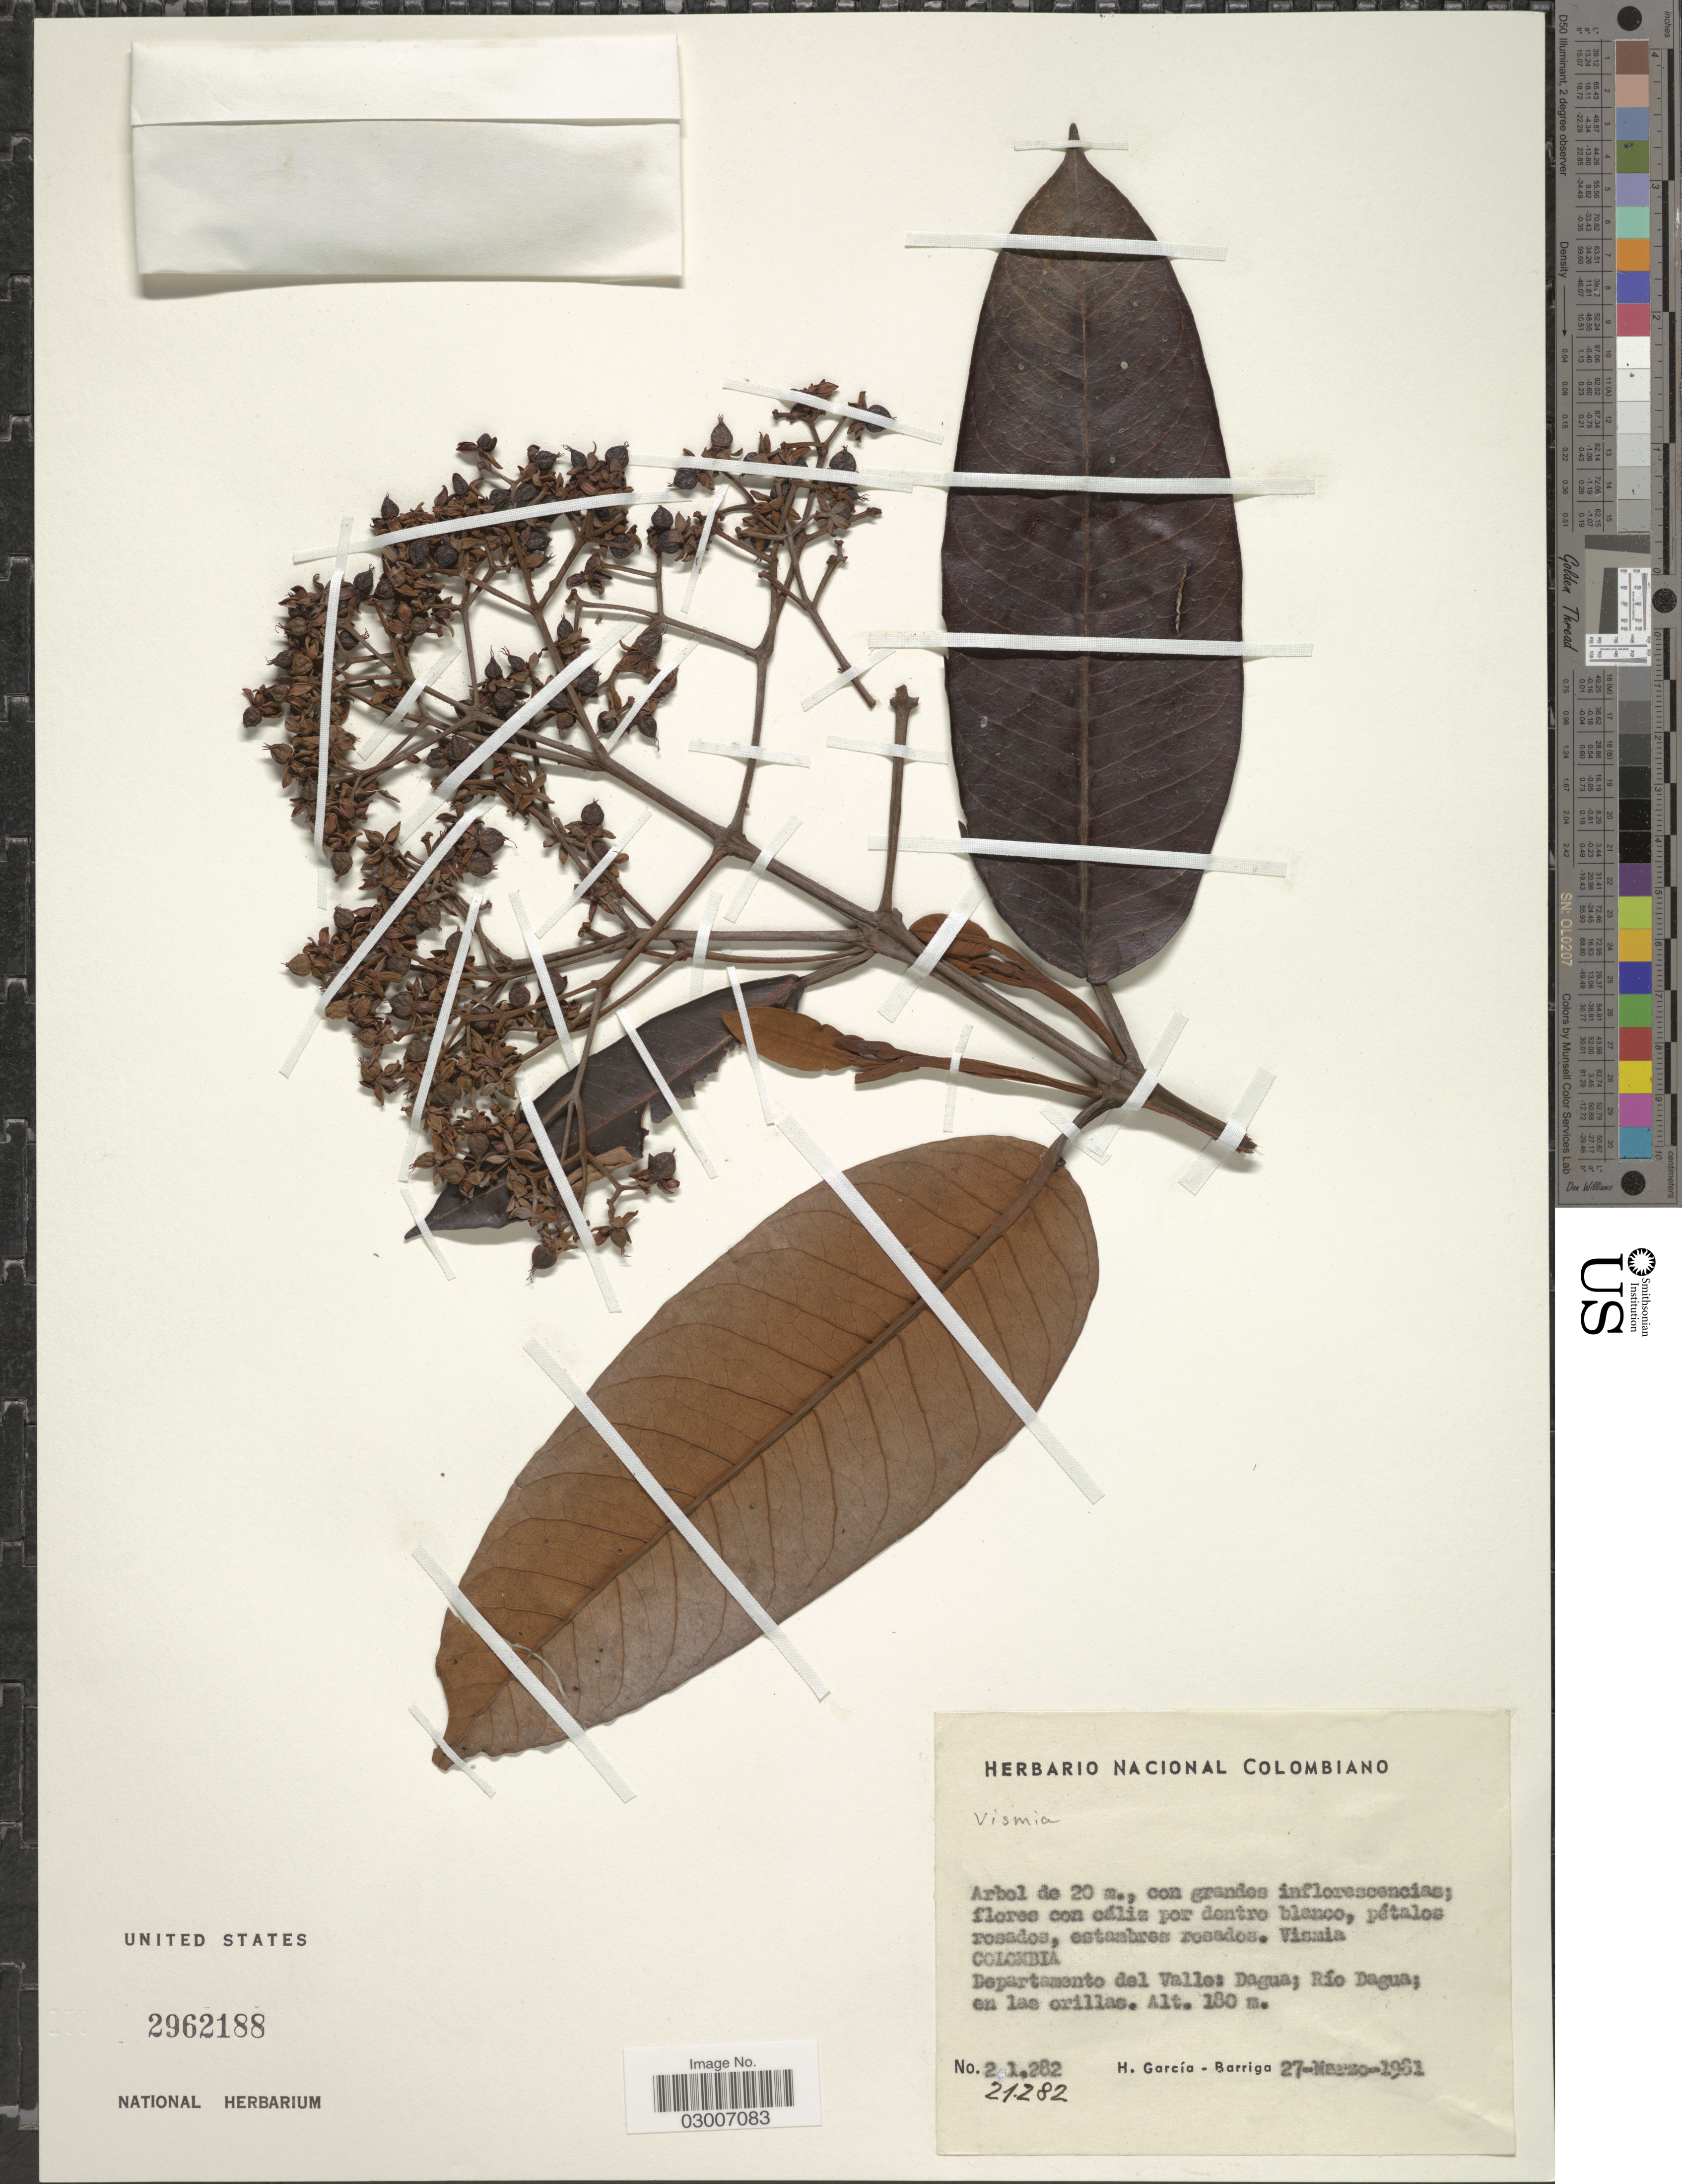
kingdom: Plantae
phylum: Tracheophyta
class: Magnoliopsida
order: Malpighiales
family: Hypericaceae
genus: Vismia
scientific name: Vismia sp.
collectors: H. García Barriga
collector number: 21282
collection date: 1961-03-27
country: Colombia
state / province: Valle del Cauca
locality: Departamento del Valle: Dagua; Río Dagua; en las orillas.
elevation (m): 180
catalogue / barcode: US 2962188